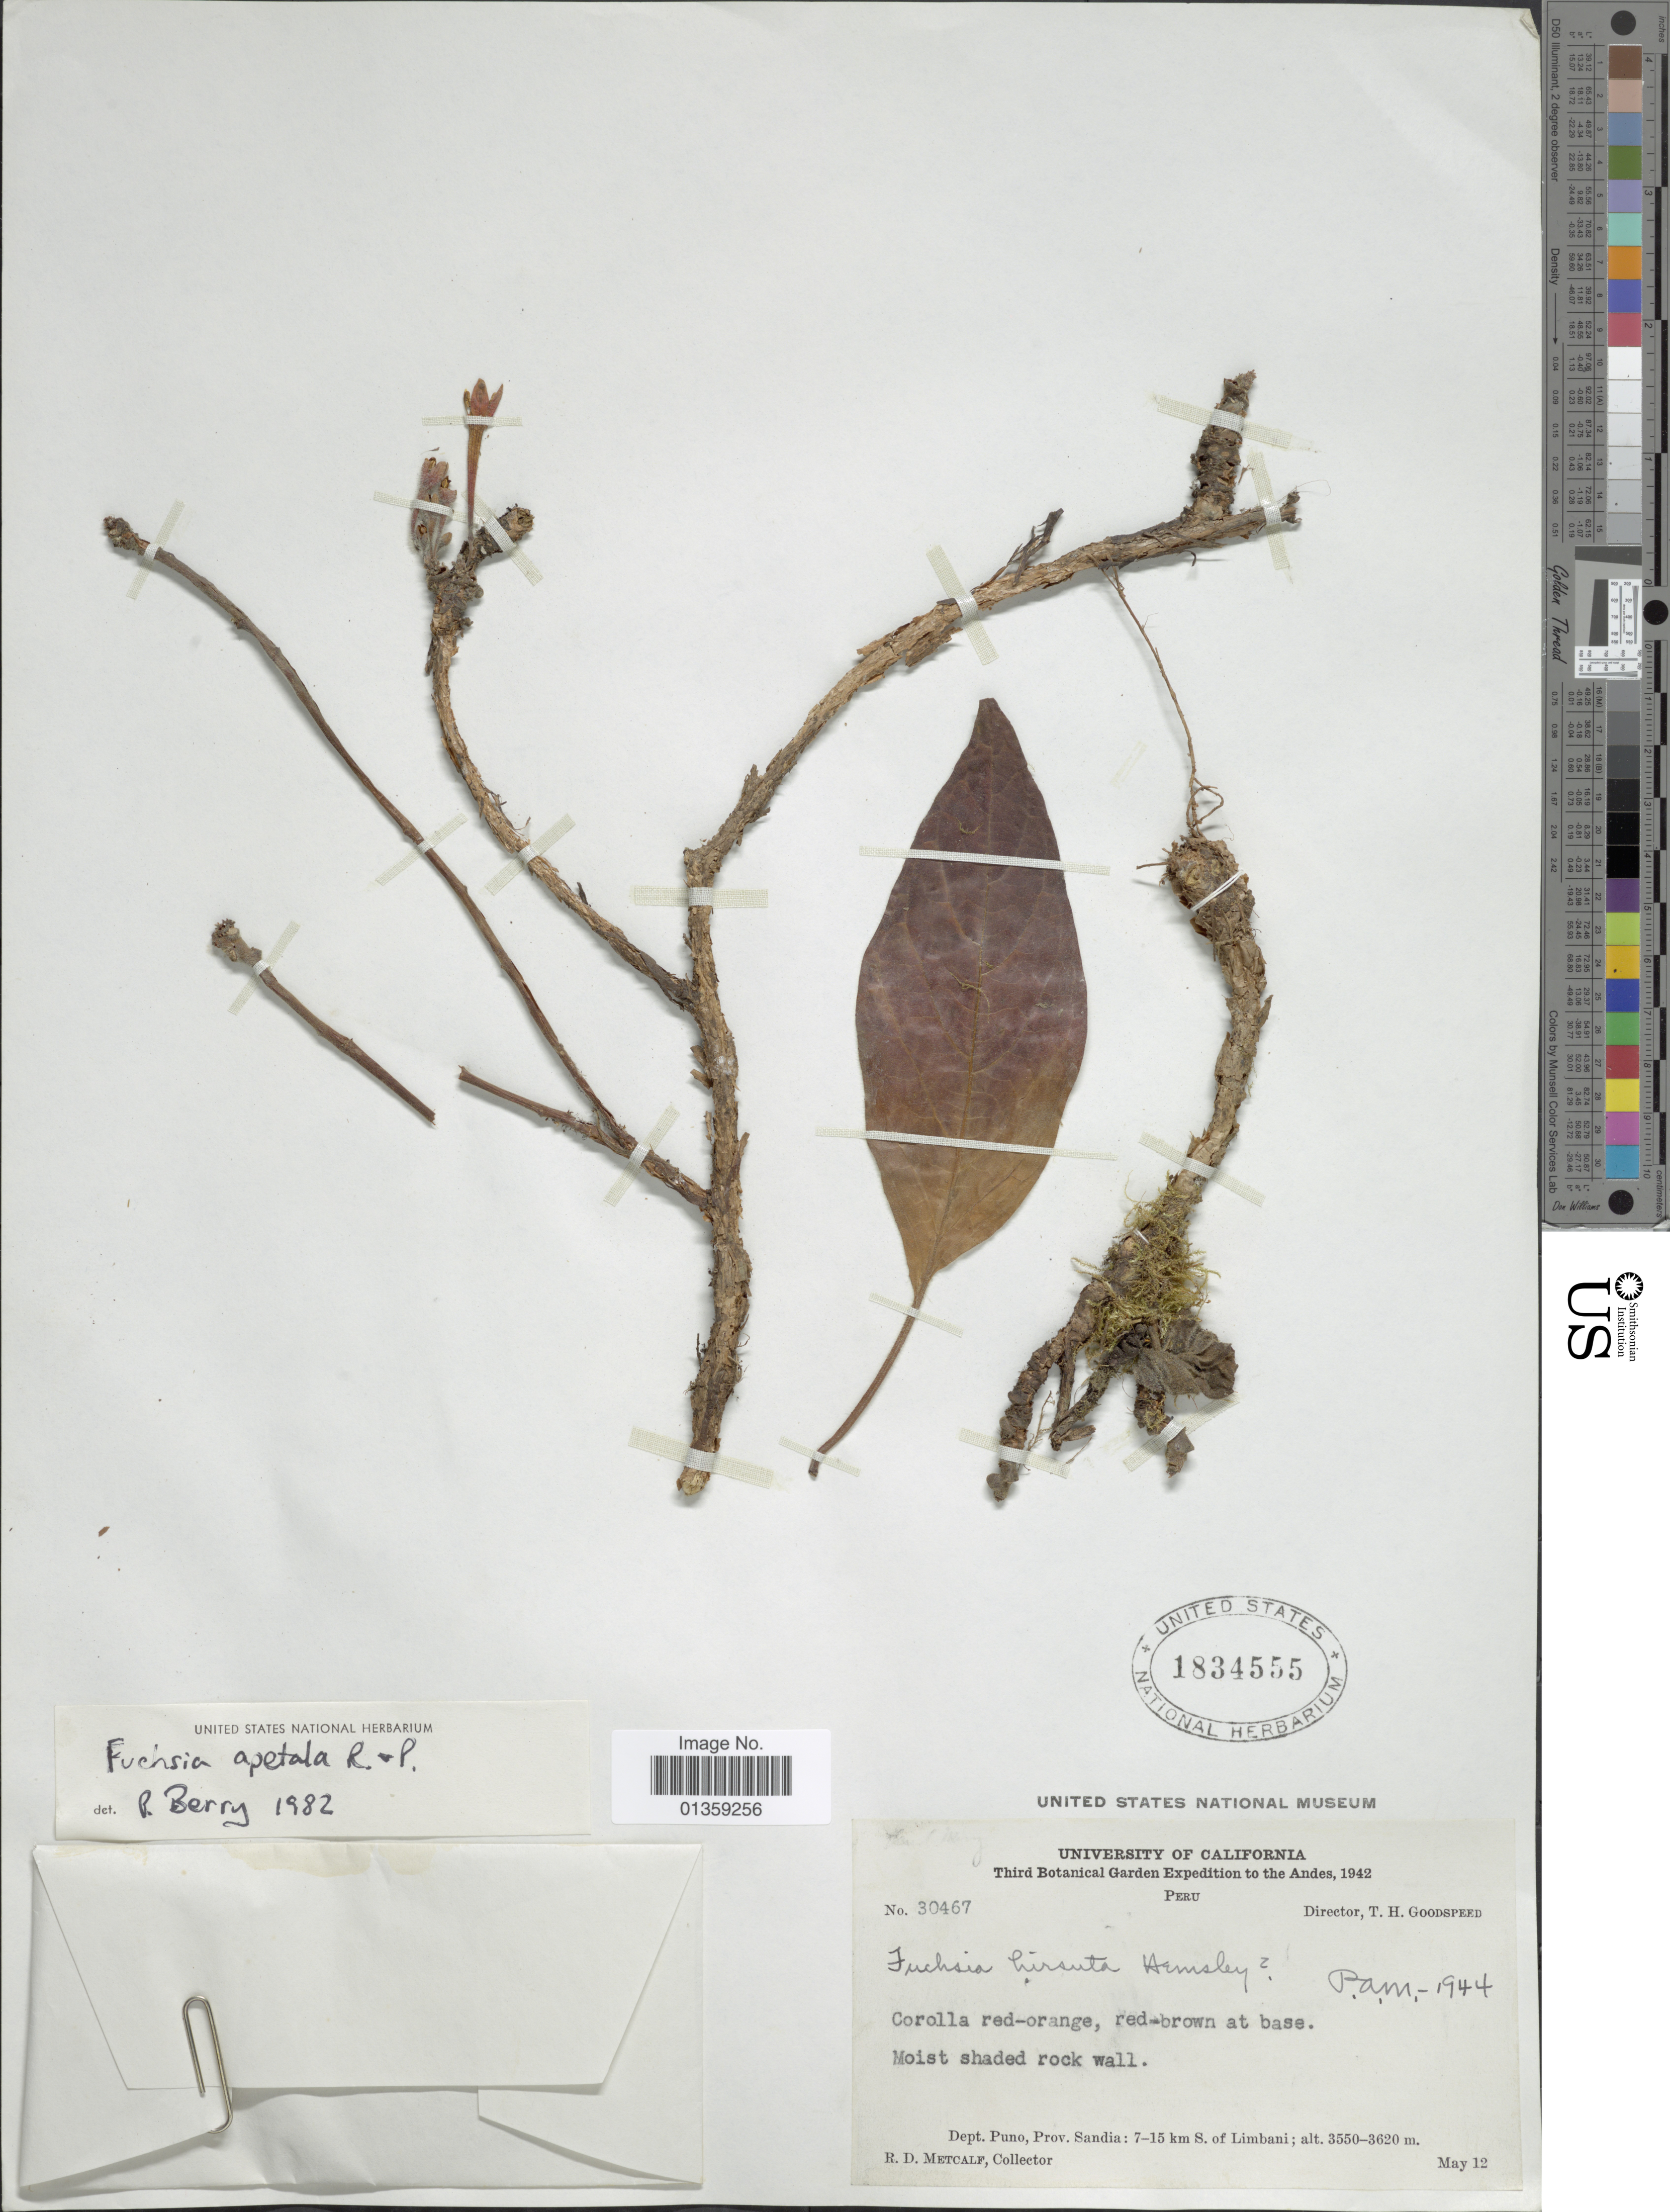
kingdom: Plantae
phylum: Tracheophyta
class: Magnoliopsida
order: Myrtales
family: Onagraceae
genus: Fuchsia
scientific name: Fuchsia apetala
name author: Ruiz & Pav.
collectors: R. D. Metcalf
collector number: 30467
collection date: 1942-05-12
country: Peru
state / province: Puno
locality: Prov. Sandia: 7-15 km S. of Limbani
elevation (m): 3550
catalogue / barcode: US 1834555